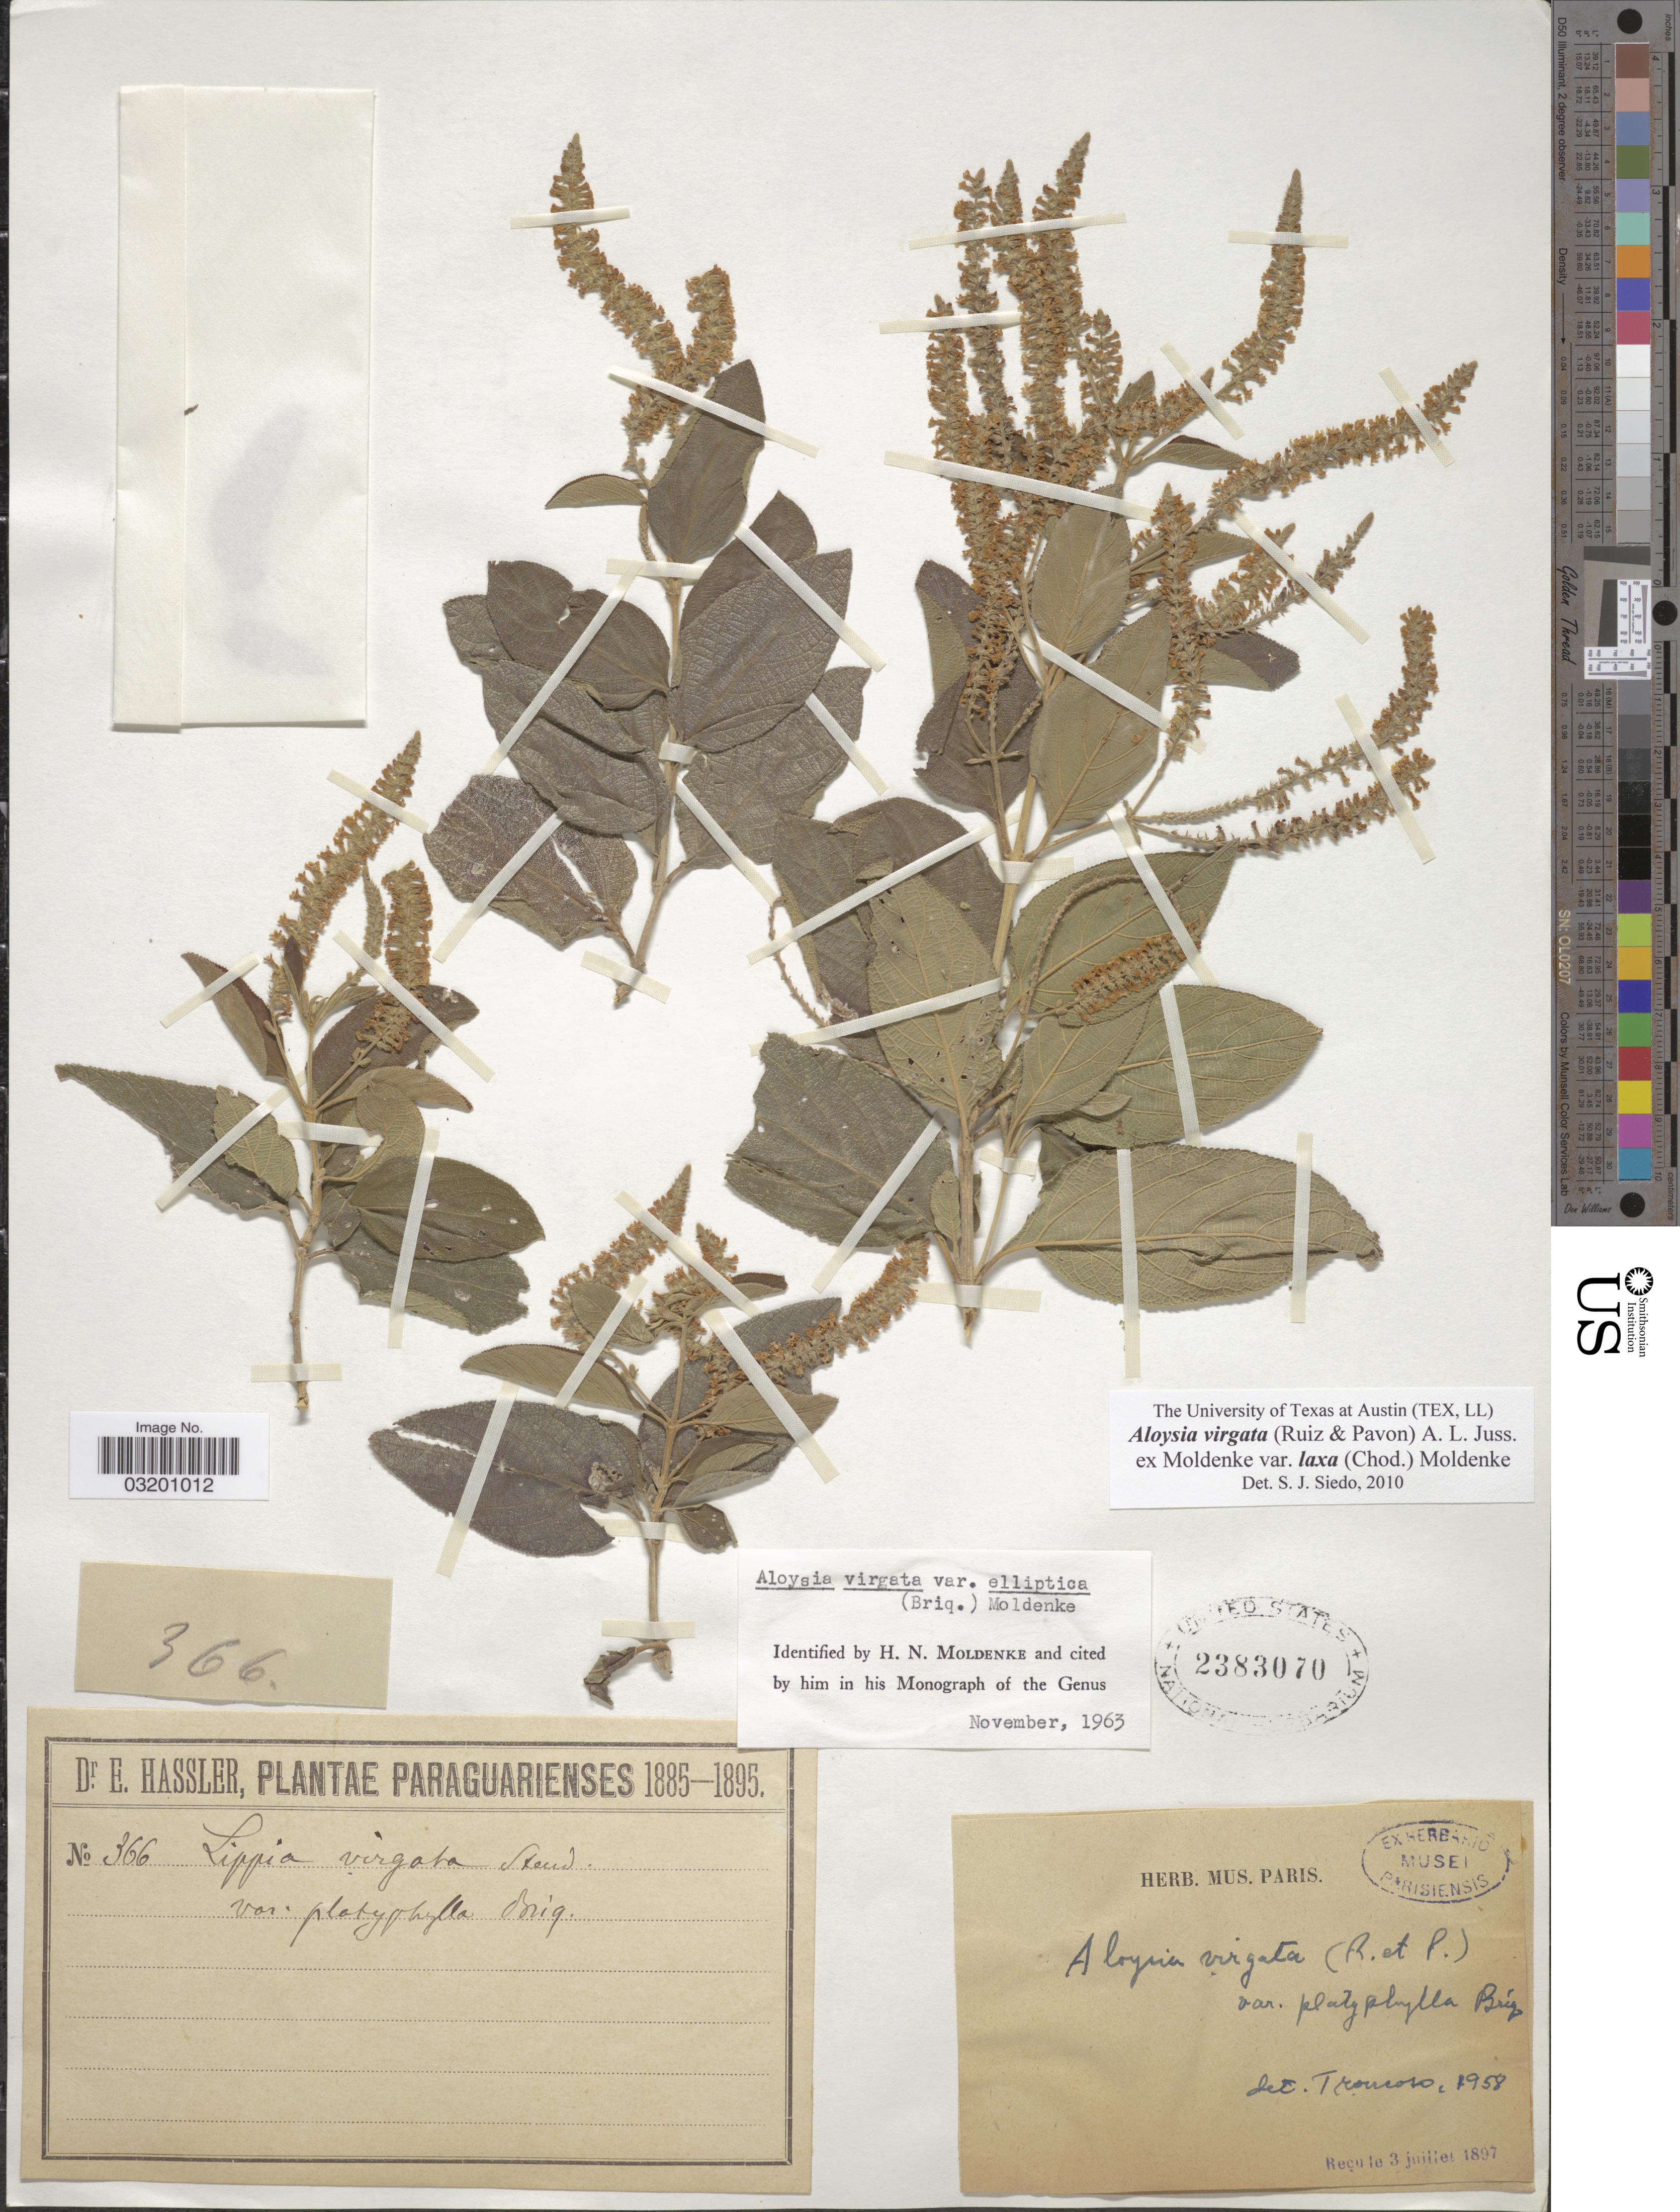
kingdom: Plantae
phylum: Tracheophyta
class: Magnoliopsida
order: Lamiales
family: Verbenaceae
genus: Aloysia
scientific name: Aloysia virgata var. laxa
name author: (Chodat) Moldenke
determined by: Siedo, S. J.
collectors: E. Hassler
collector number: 366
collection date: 1885/1895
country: Paraguay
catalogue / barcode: US 2383070